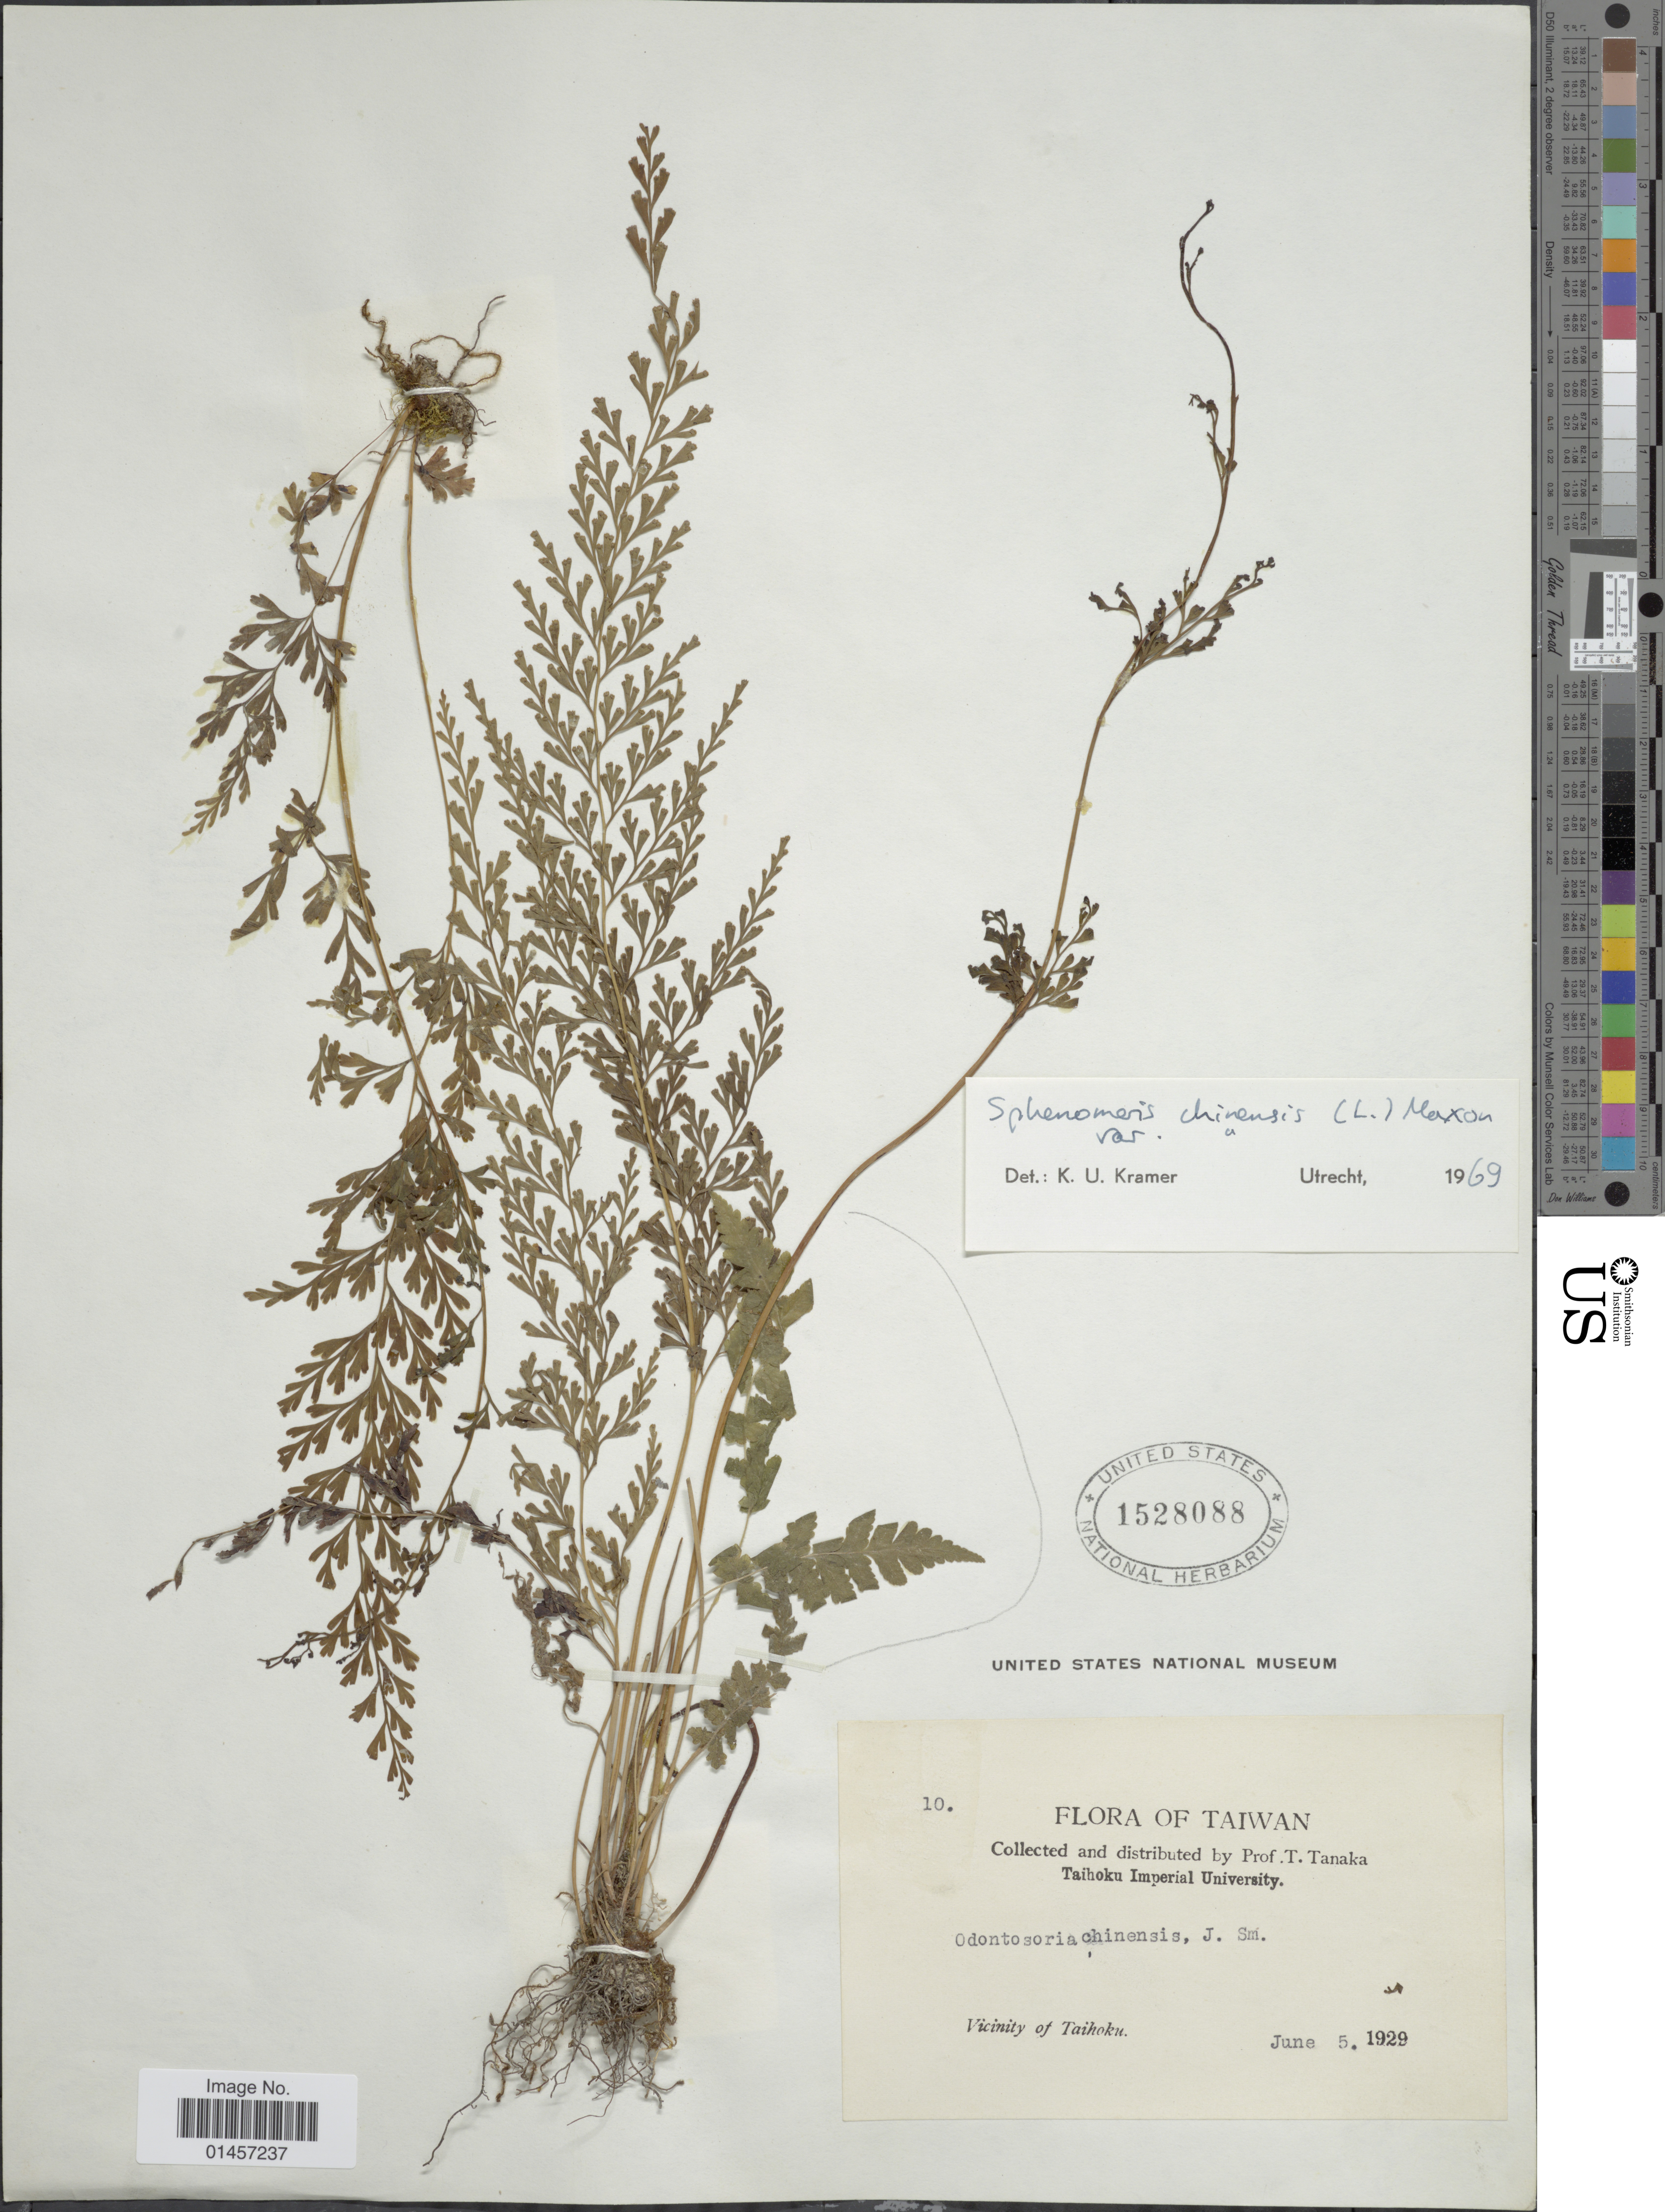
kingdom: Plantae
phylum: Tracheophyta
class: Polypodiopsida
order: Polypodiales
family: Lindsaeaceae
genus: Sphenomeris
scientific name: Sphenomeris chinensis var. chinensis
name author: (L.) Maxon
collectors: T. Tanaka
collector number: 10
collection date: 1929-06-05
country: Taiwan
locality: Taiwan, Vicinity of Taihoku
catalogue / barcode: US 1528088